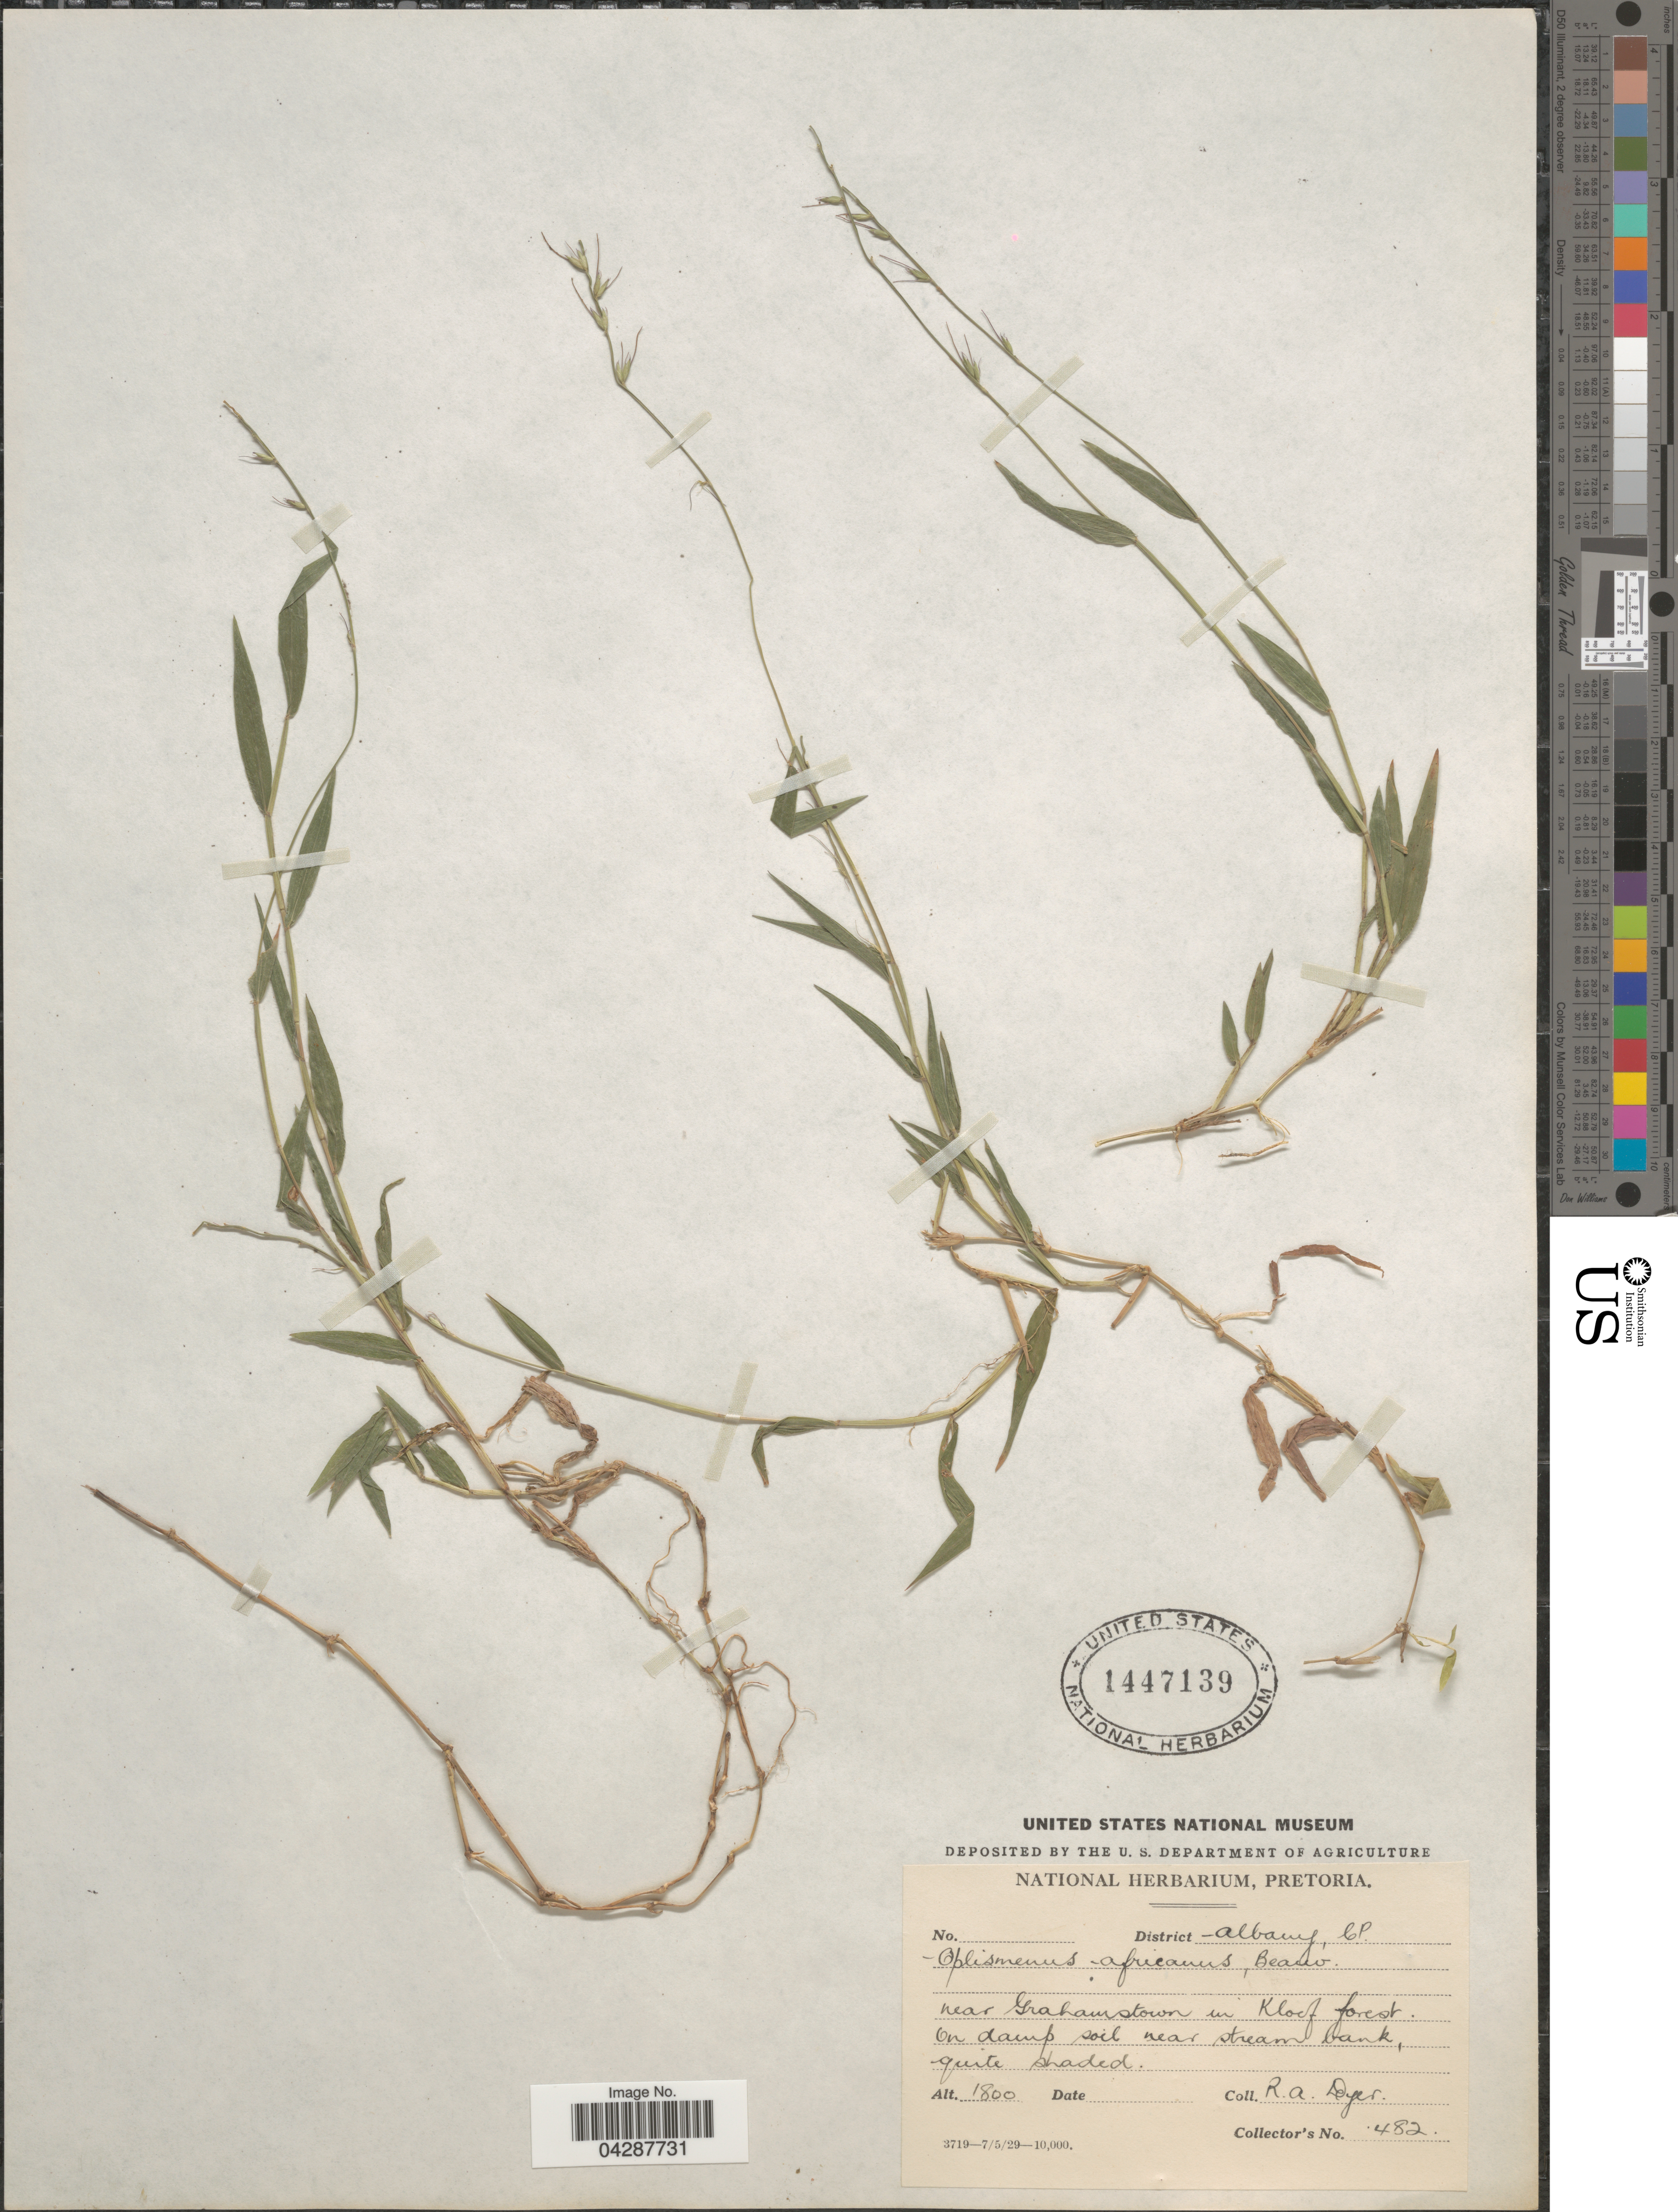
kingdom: Plantae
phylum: Tracheophyta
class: Liliopsida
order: Poales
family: Poaceae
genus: Oplismenus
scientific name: Oplismenus hirtellus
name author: (L.) P. Beauv.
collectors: R. A. Dyer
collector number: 482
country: South Africa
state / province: Eastern Cape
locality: District Albany, CP. Near Grahamstown in Kloof forest.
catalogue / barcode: US 1447139